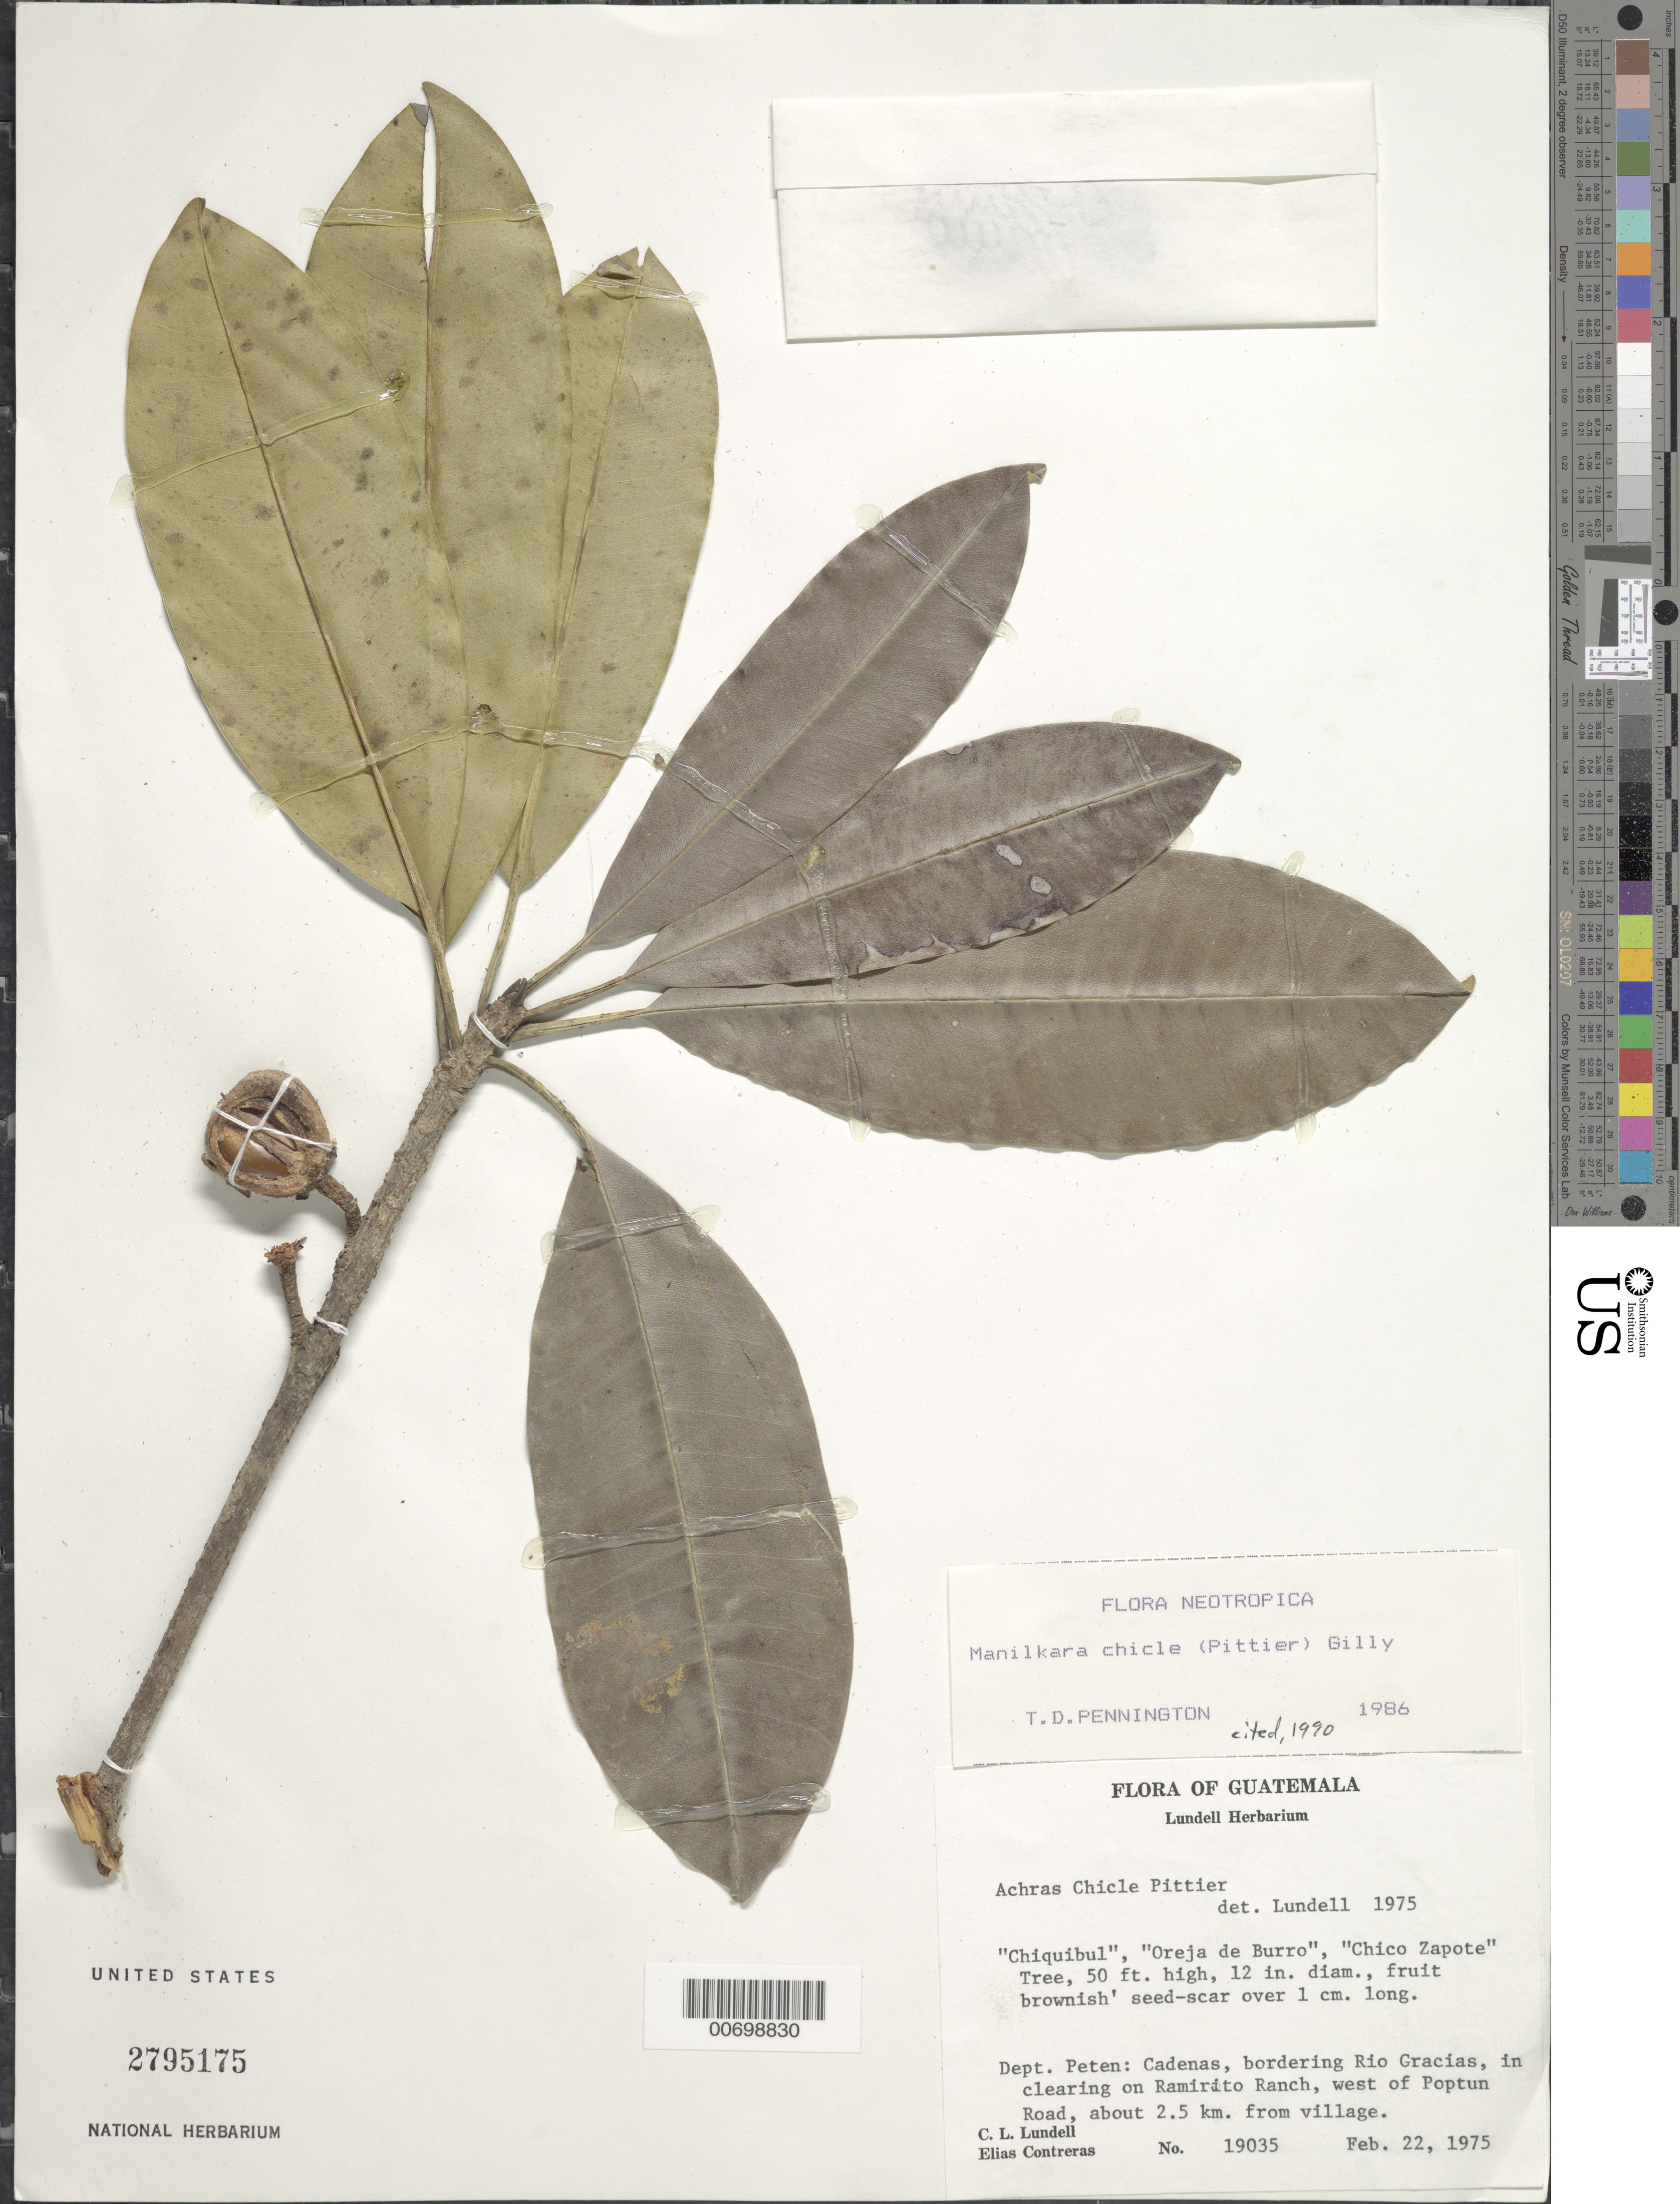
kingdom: Plantae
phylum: Tracheophyta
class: Magnoliopsida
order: Ericales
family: Sapotaceae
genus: Manilkara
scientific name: Manilkara chicle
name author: (Pittier) Gilly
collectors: C. L. Lundell & E. Contreras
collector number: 19035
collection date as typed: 22 Feb 1975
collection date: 1975-02-22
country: Guatemala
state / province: El Petén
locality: Cadenas, bordering Rio Gracias, Ramirito Ranch, W of Poptun, road about 2.5 km from village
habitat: In clearing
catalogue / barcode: US 2795175